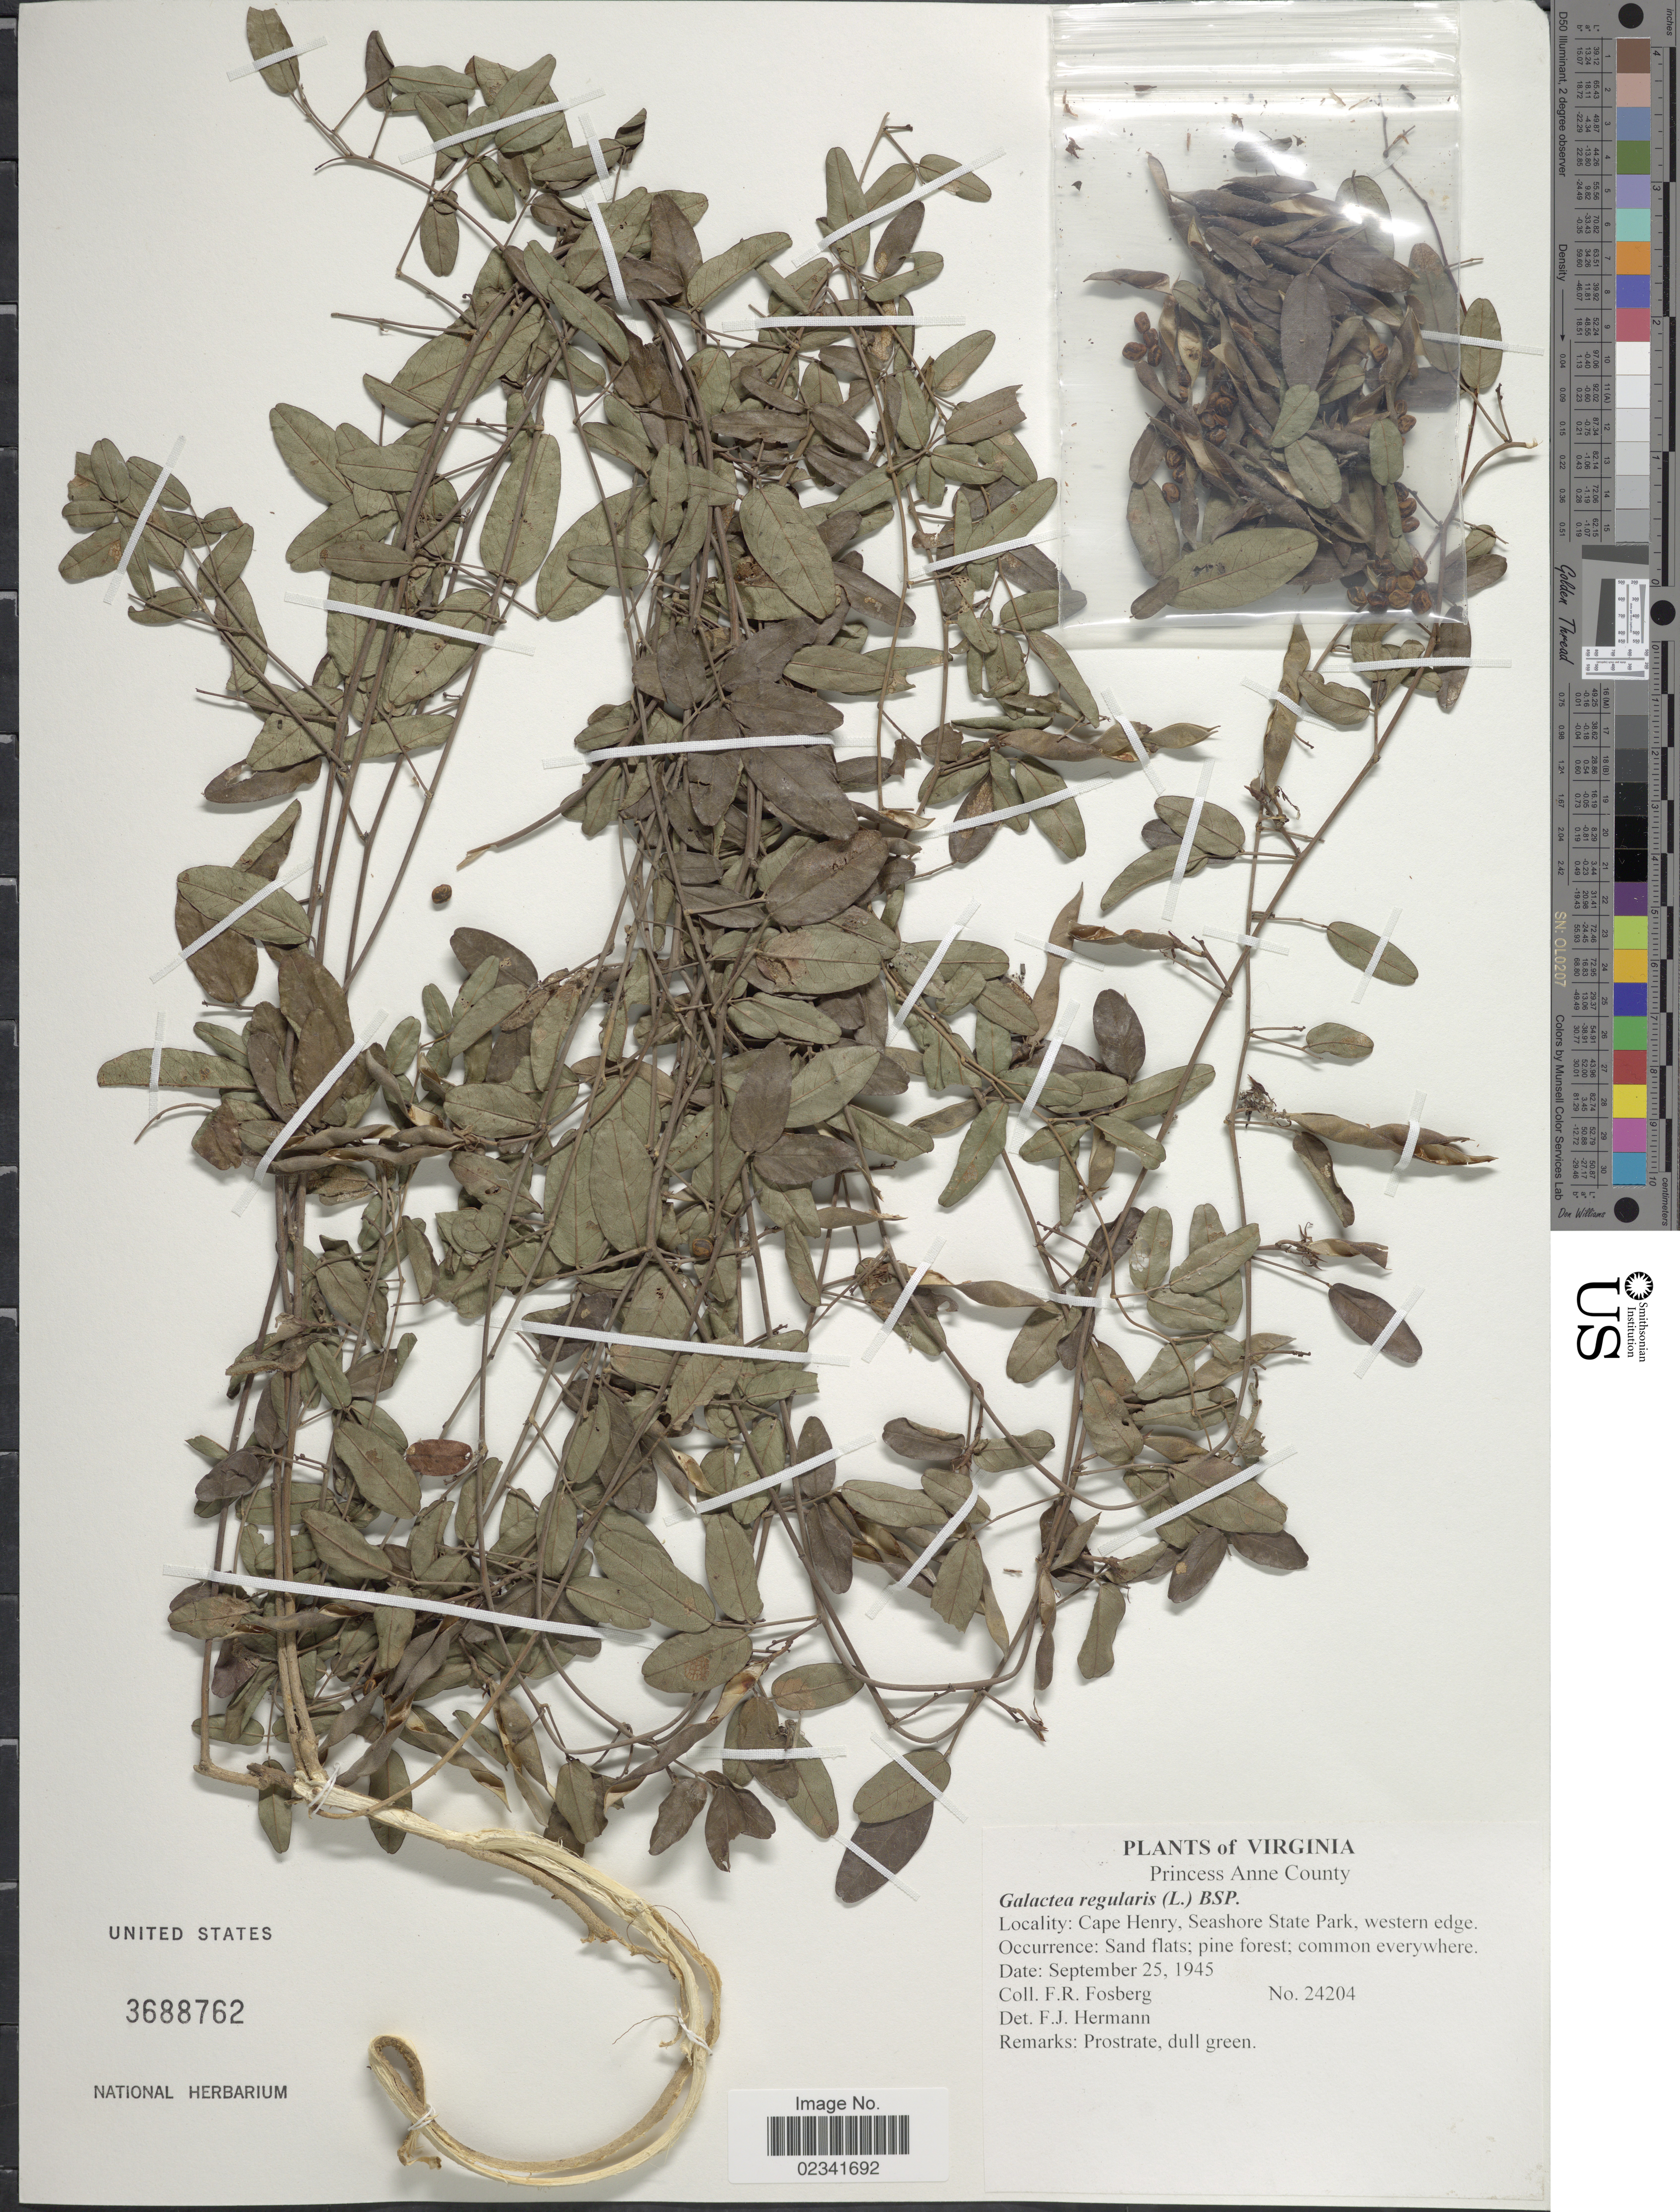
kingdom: Plantae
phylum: Tracheophyta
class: Magnoliopsida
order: Fabales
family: Fabaceae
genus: Galactia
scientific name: Galactia regularis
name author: (L.) Britton, Stearns & Poggenb.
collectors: F. R. Fosberg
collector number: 24204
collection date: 1945-09-25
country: United States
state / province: Virginia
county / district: City of Virginia Beach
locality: Princess Anne (=historic county name)County, Cape Henry, Seashore State Park, western edge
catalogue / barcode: US 3688762